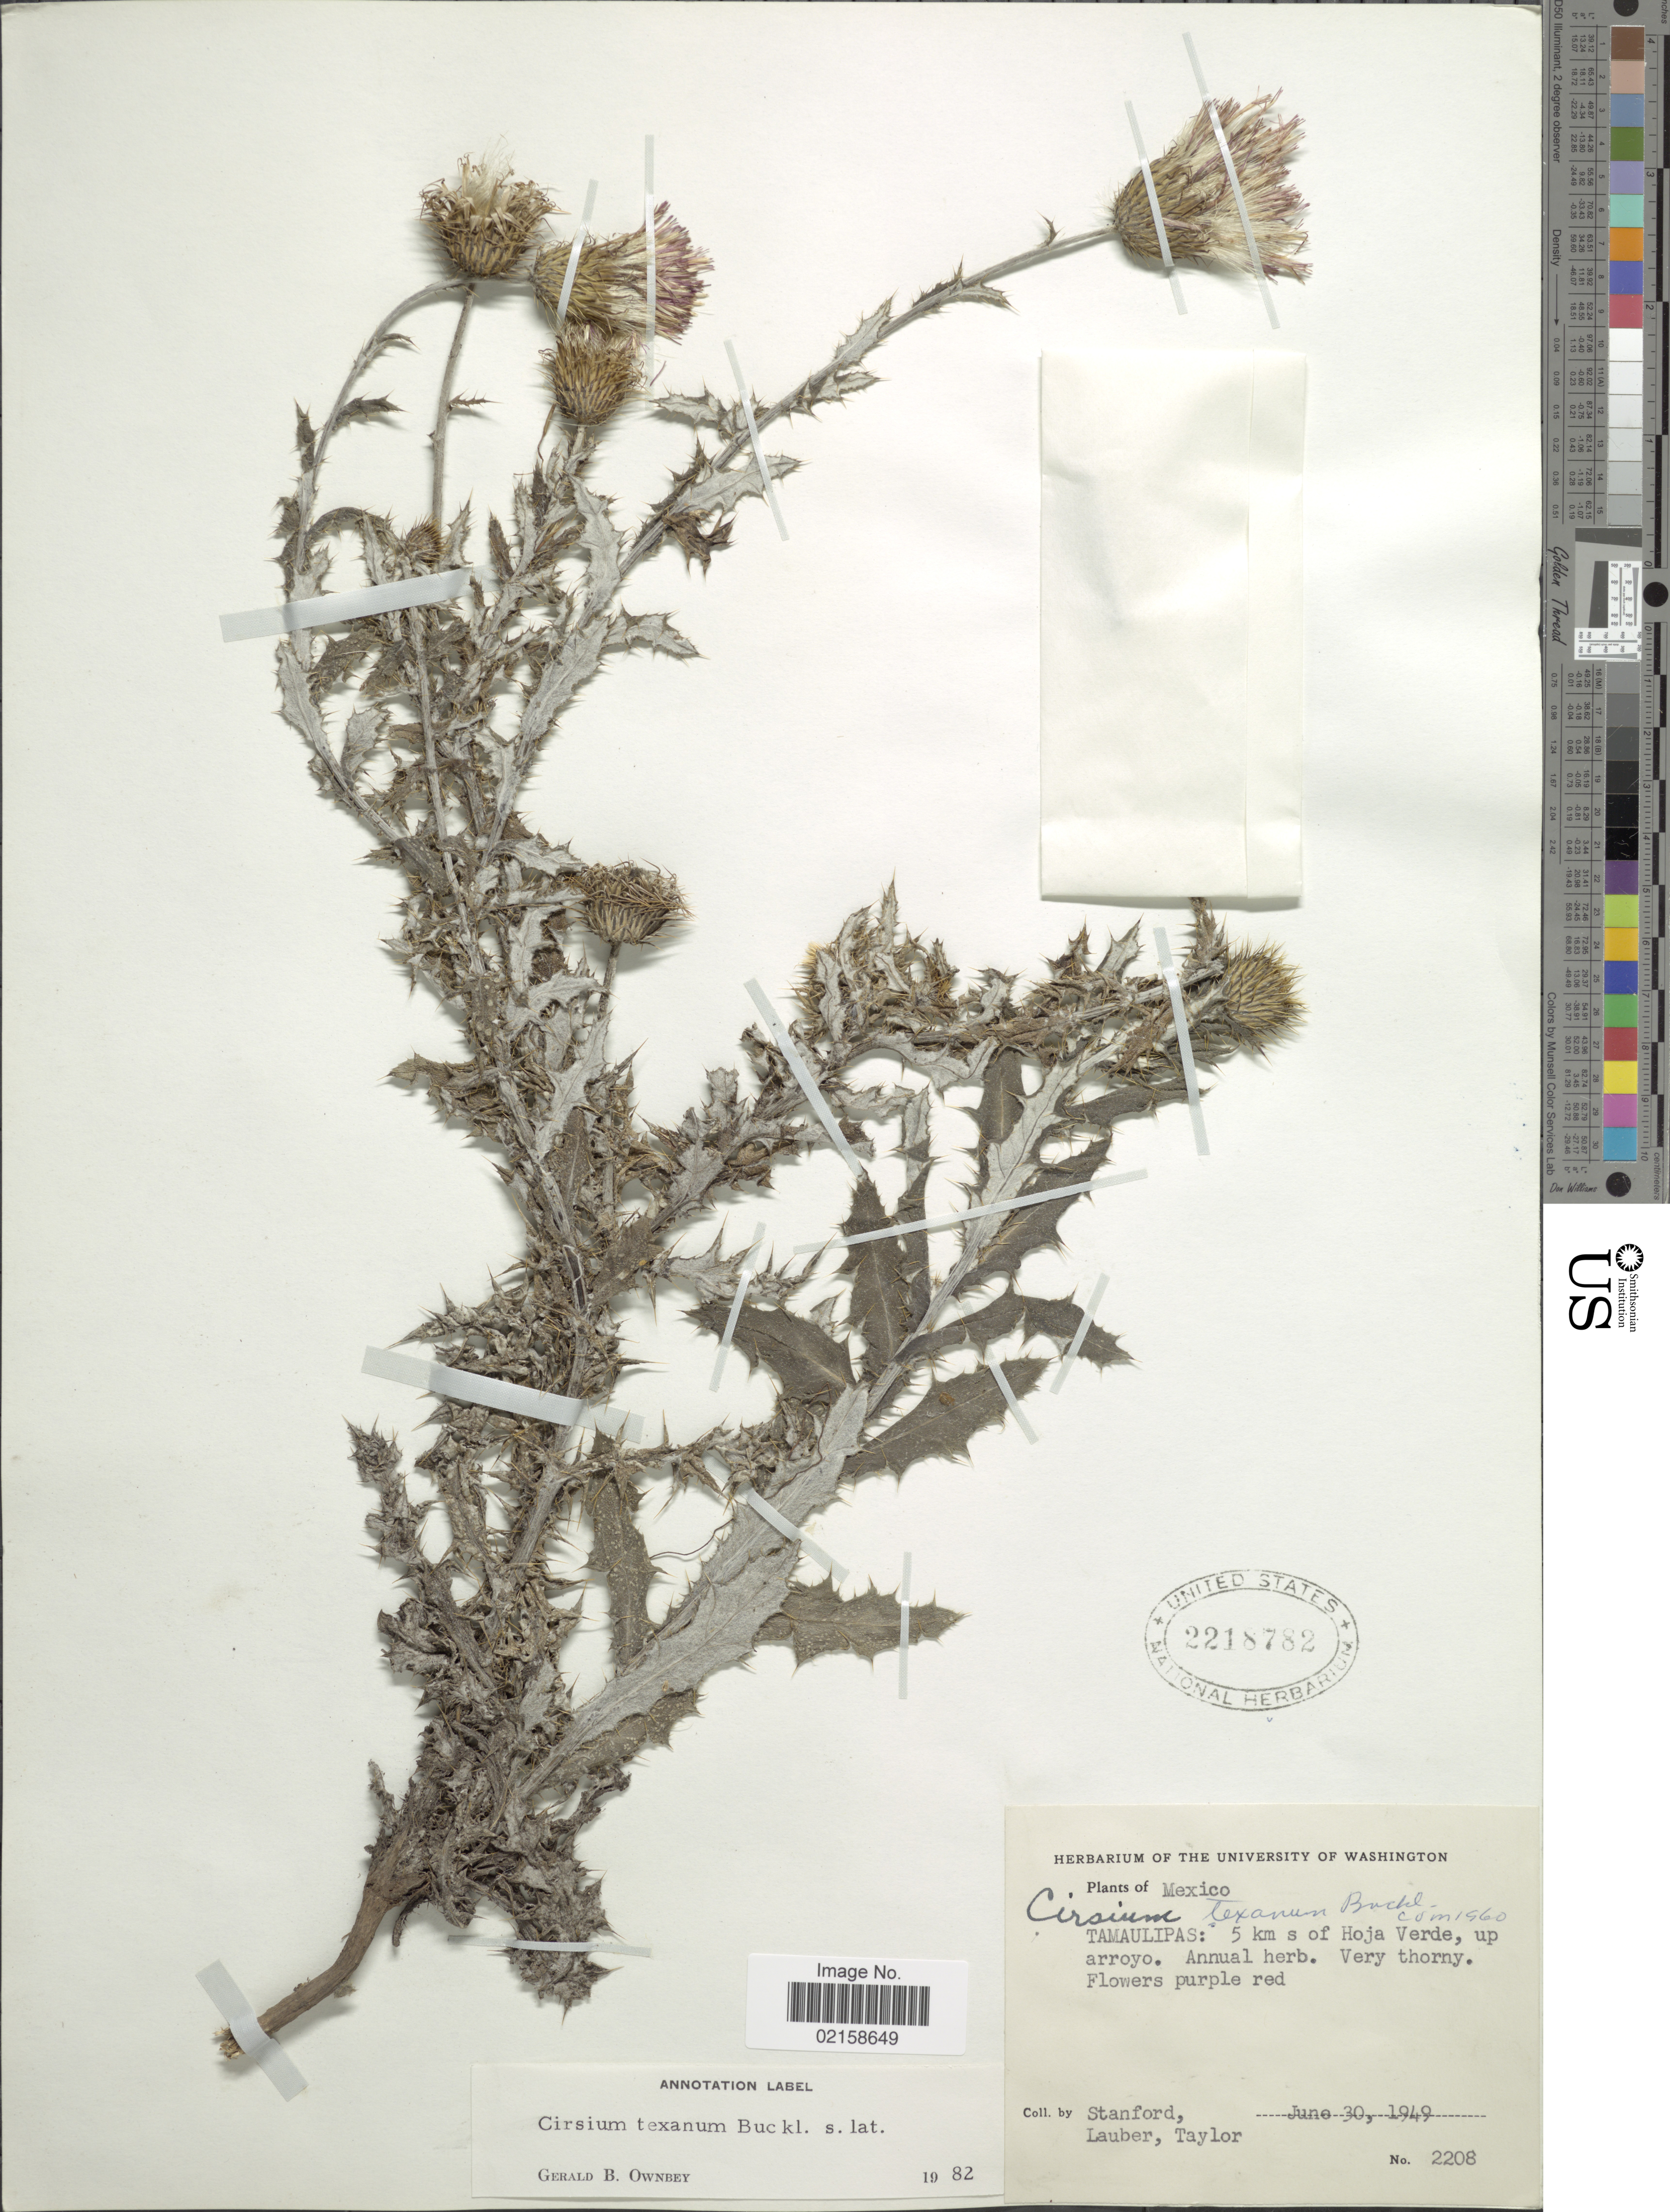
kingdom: Plantae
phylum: Tracheophyta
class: Magnoliopsida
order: Asterales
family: Asteraceae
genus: Cirsium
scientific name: Cirsium texanum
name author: Buckley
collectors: -. Stanford, Lauber, -- & -- Taylor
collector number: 2208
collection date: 1949-06-30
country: Mexico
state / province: Tamaulipas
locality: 5 km s of Hoja Verde, up arroy.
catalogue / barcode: US 2218782